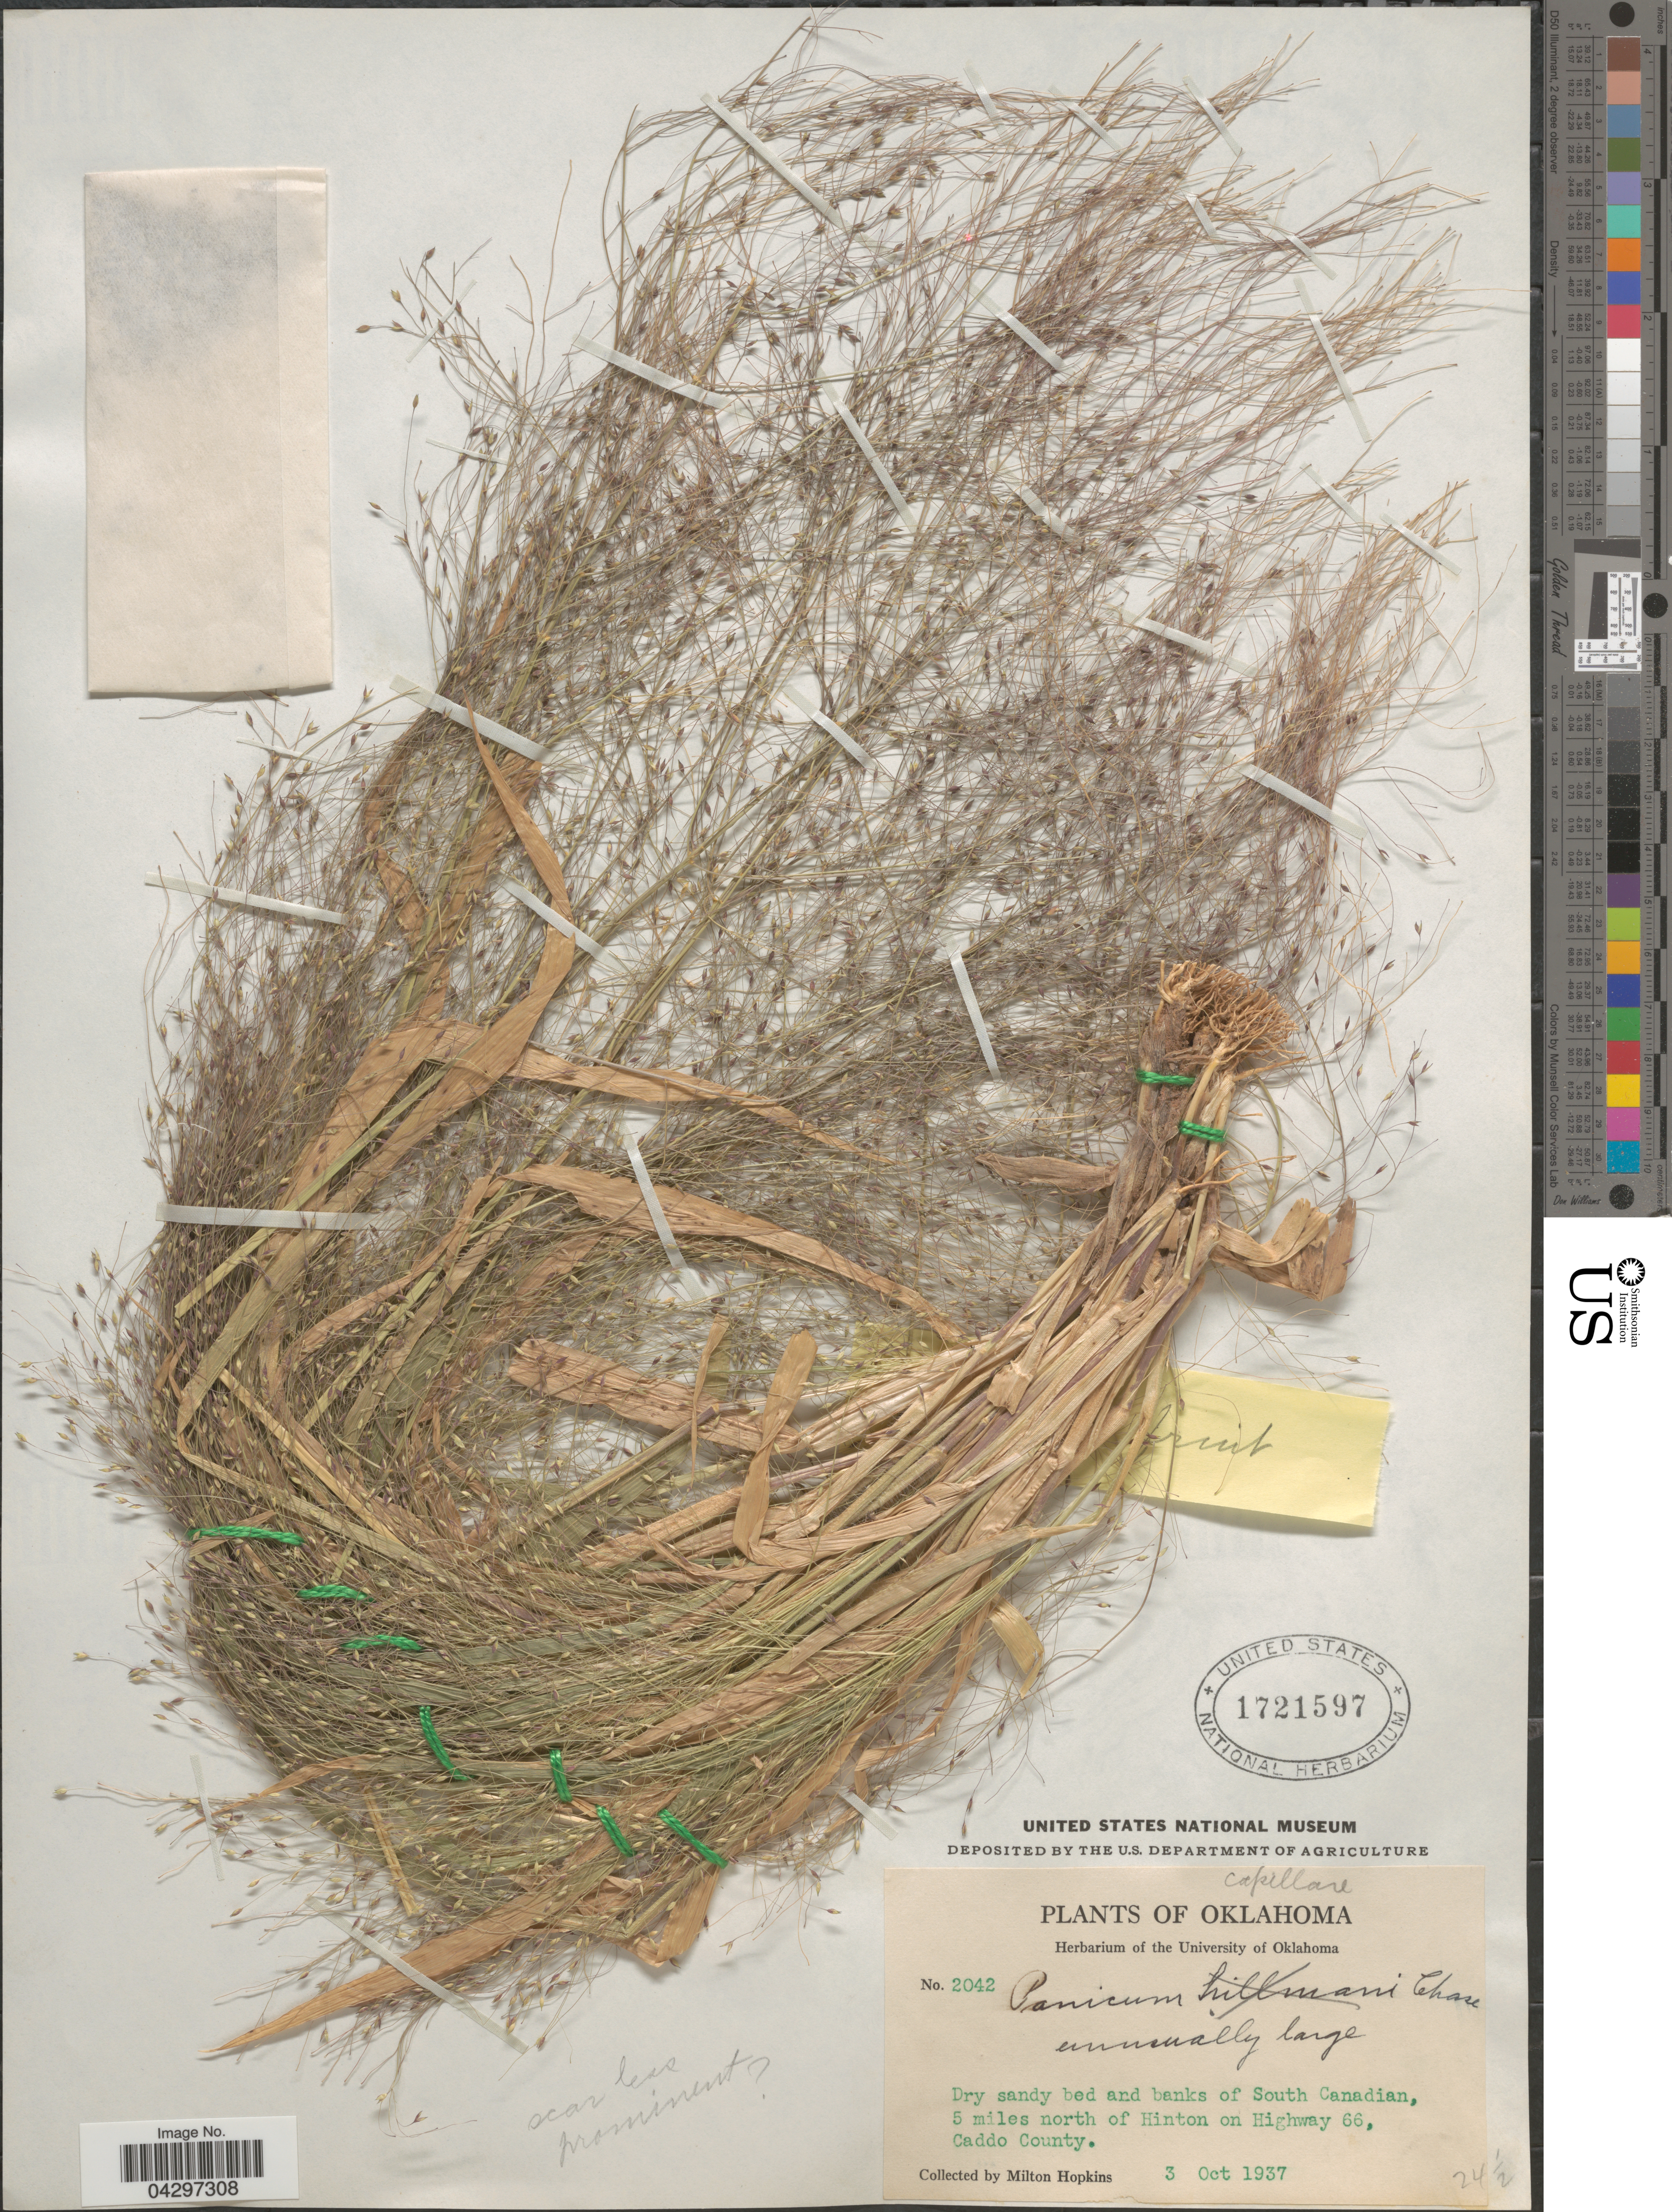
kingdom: Plantae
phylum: Tracheophyta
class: Liliopsida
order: Poales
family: Poaceae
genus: Panicum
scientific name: Panicum capillare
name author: L.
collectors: M. Hopkins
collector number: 2042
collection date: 1937-10-03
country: United States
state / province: Oklahoma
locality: Dry sandy bed and banks of South Canadian, 5 miles north of Hinton on Highway 66, Caddo County.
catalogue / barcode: US 1721597